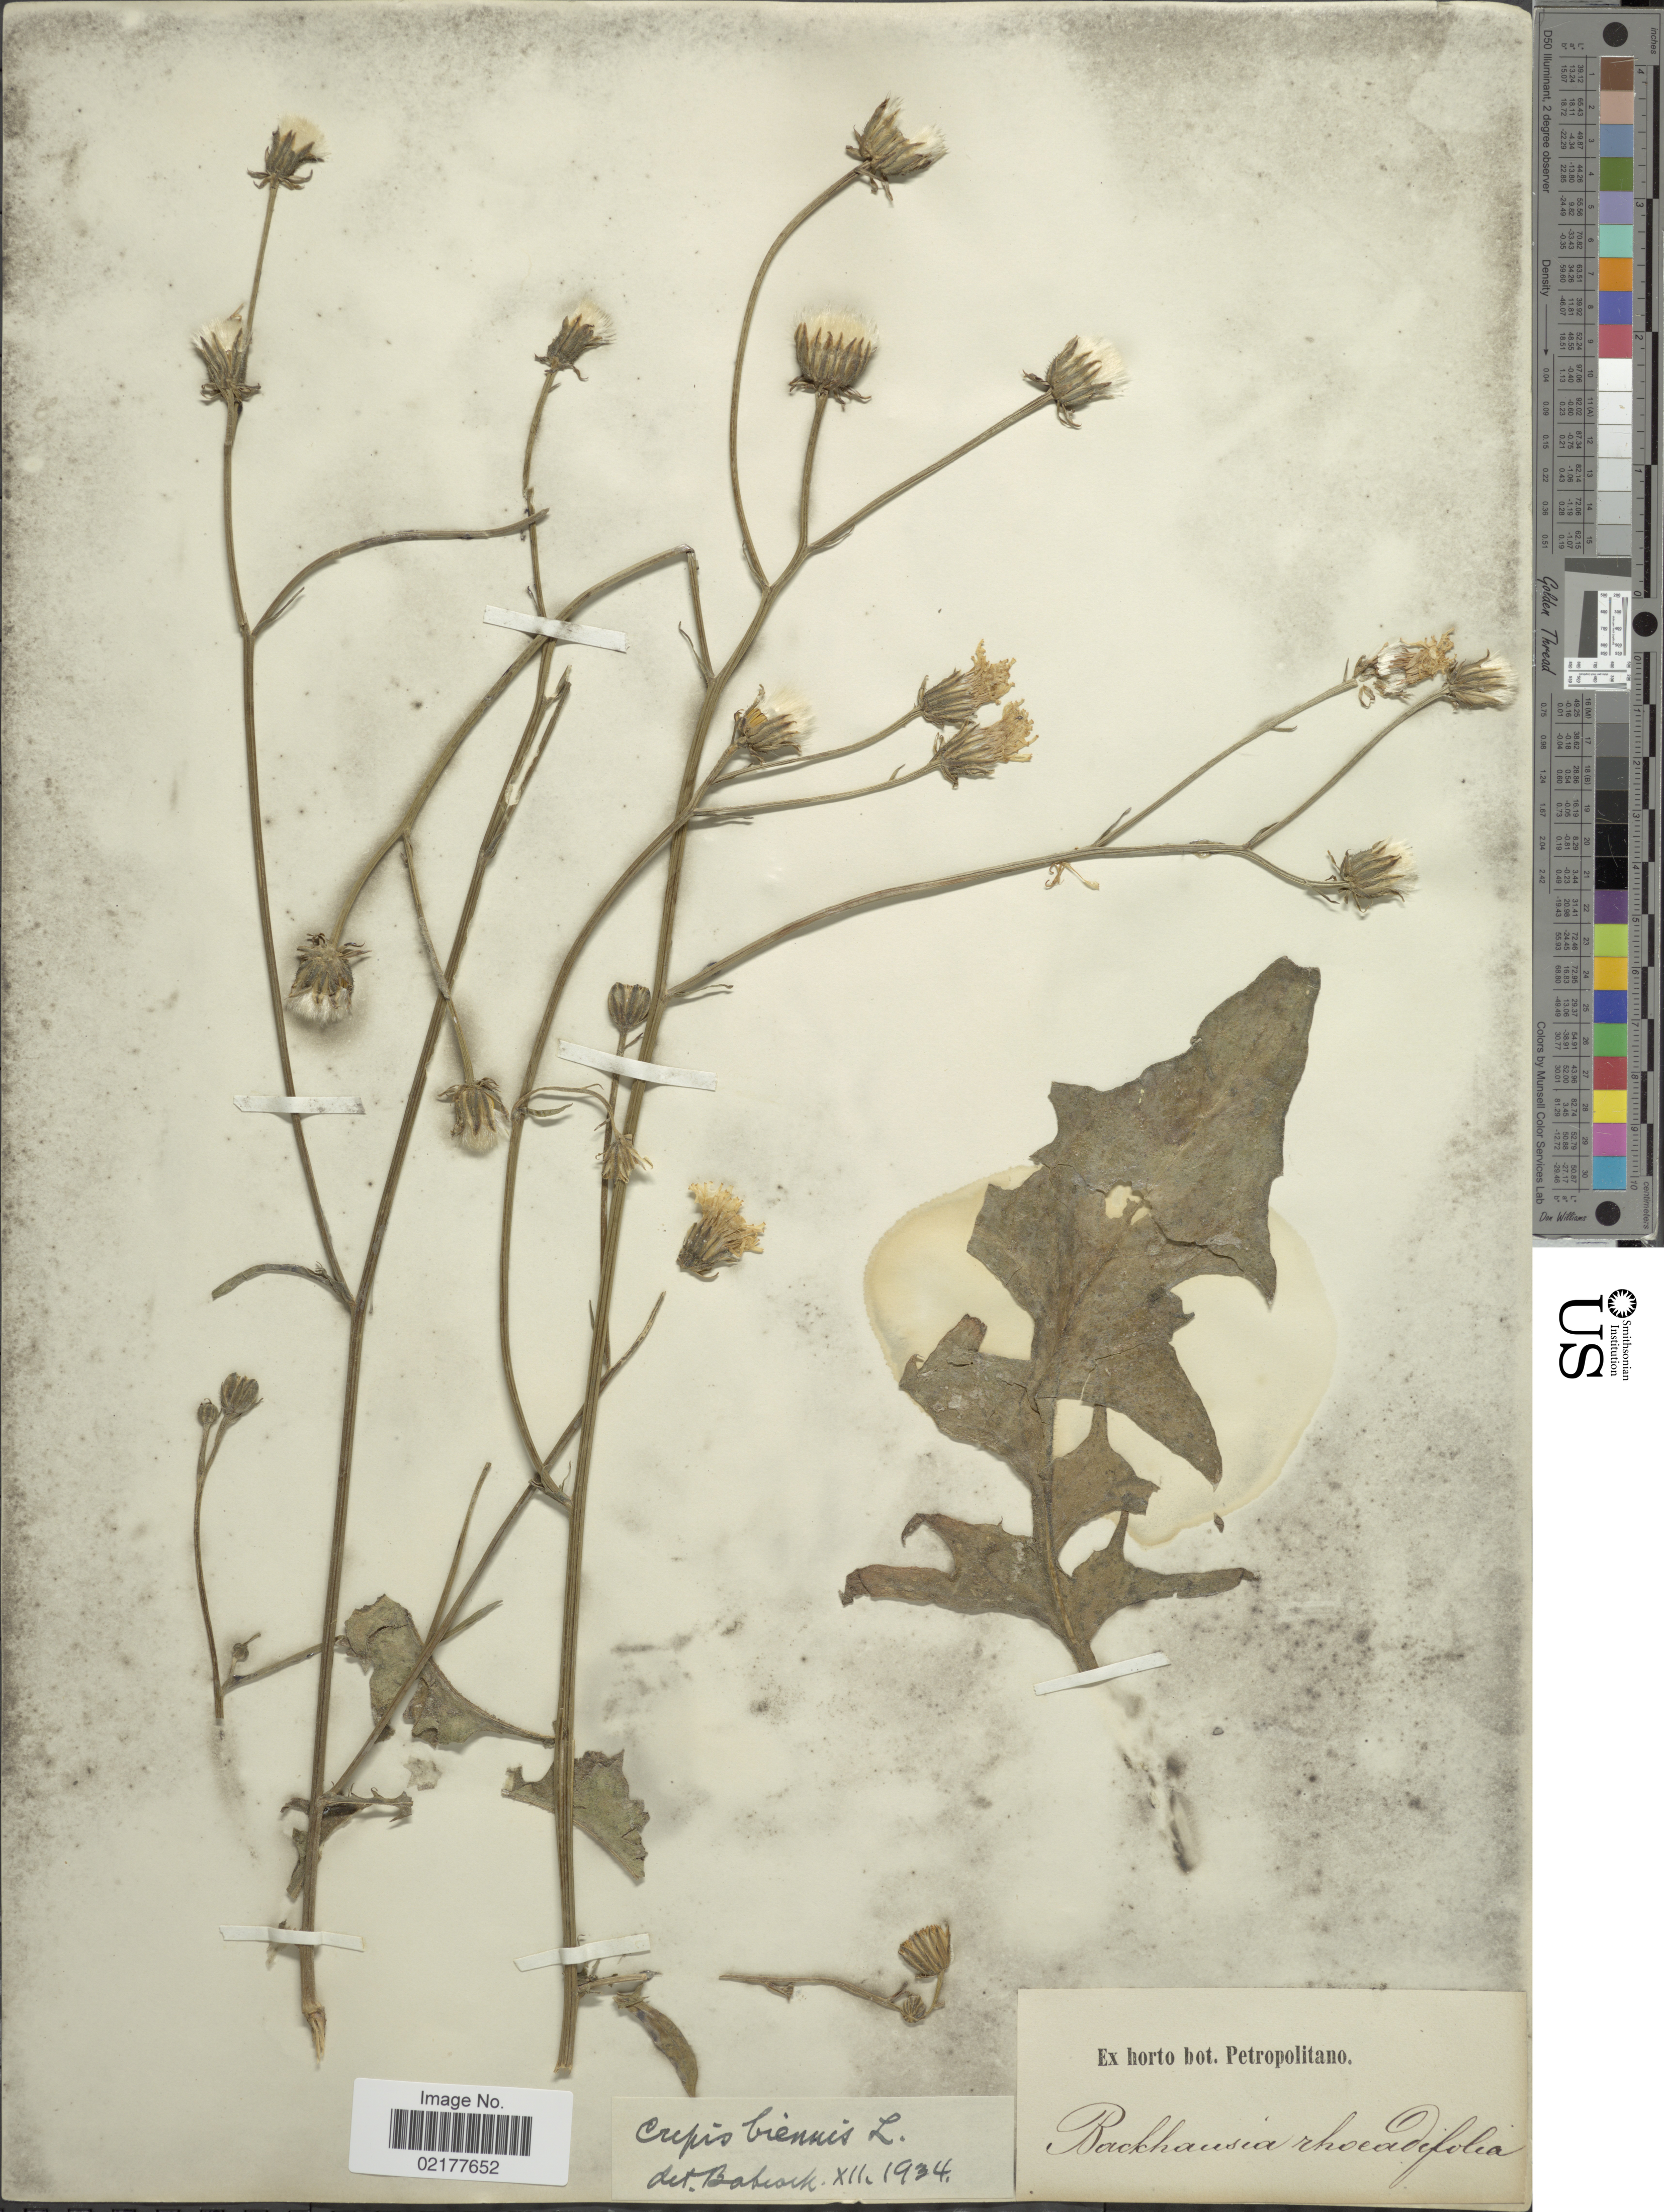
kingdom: Plantae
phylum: Tracheophyta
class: Magnoliopsida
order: Asterales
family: Asteraceae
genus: Crepis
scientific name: Crepis biennis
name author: L.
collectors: ex Horto Bot. Petropolitano